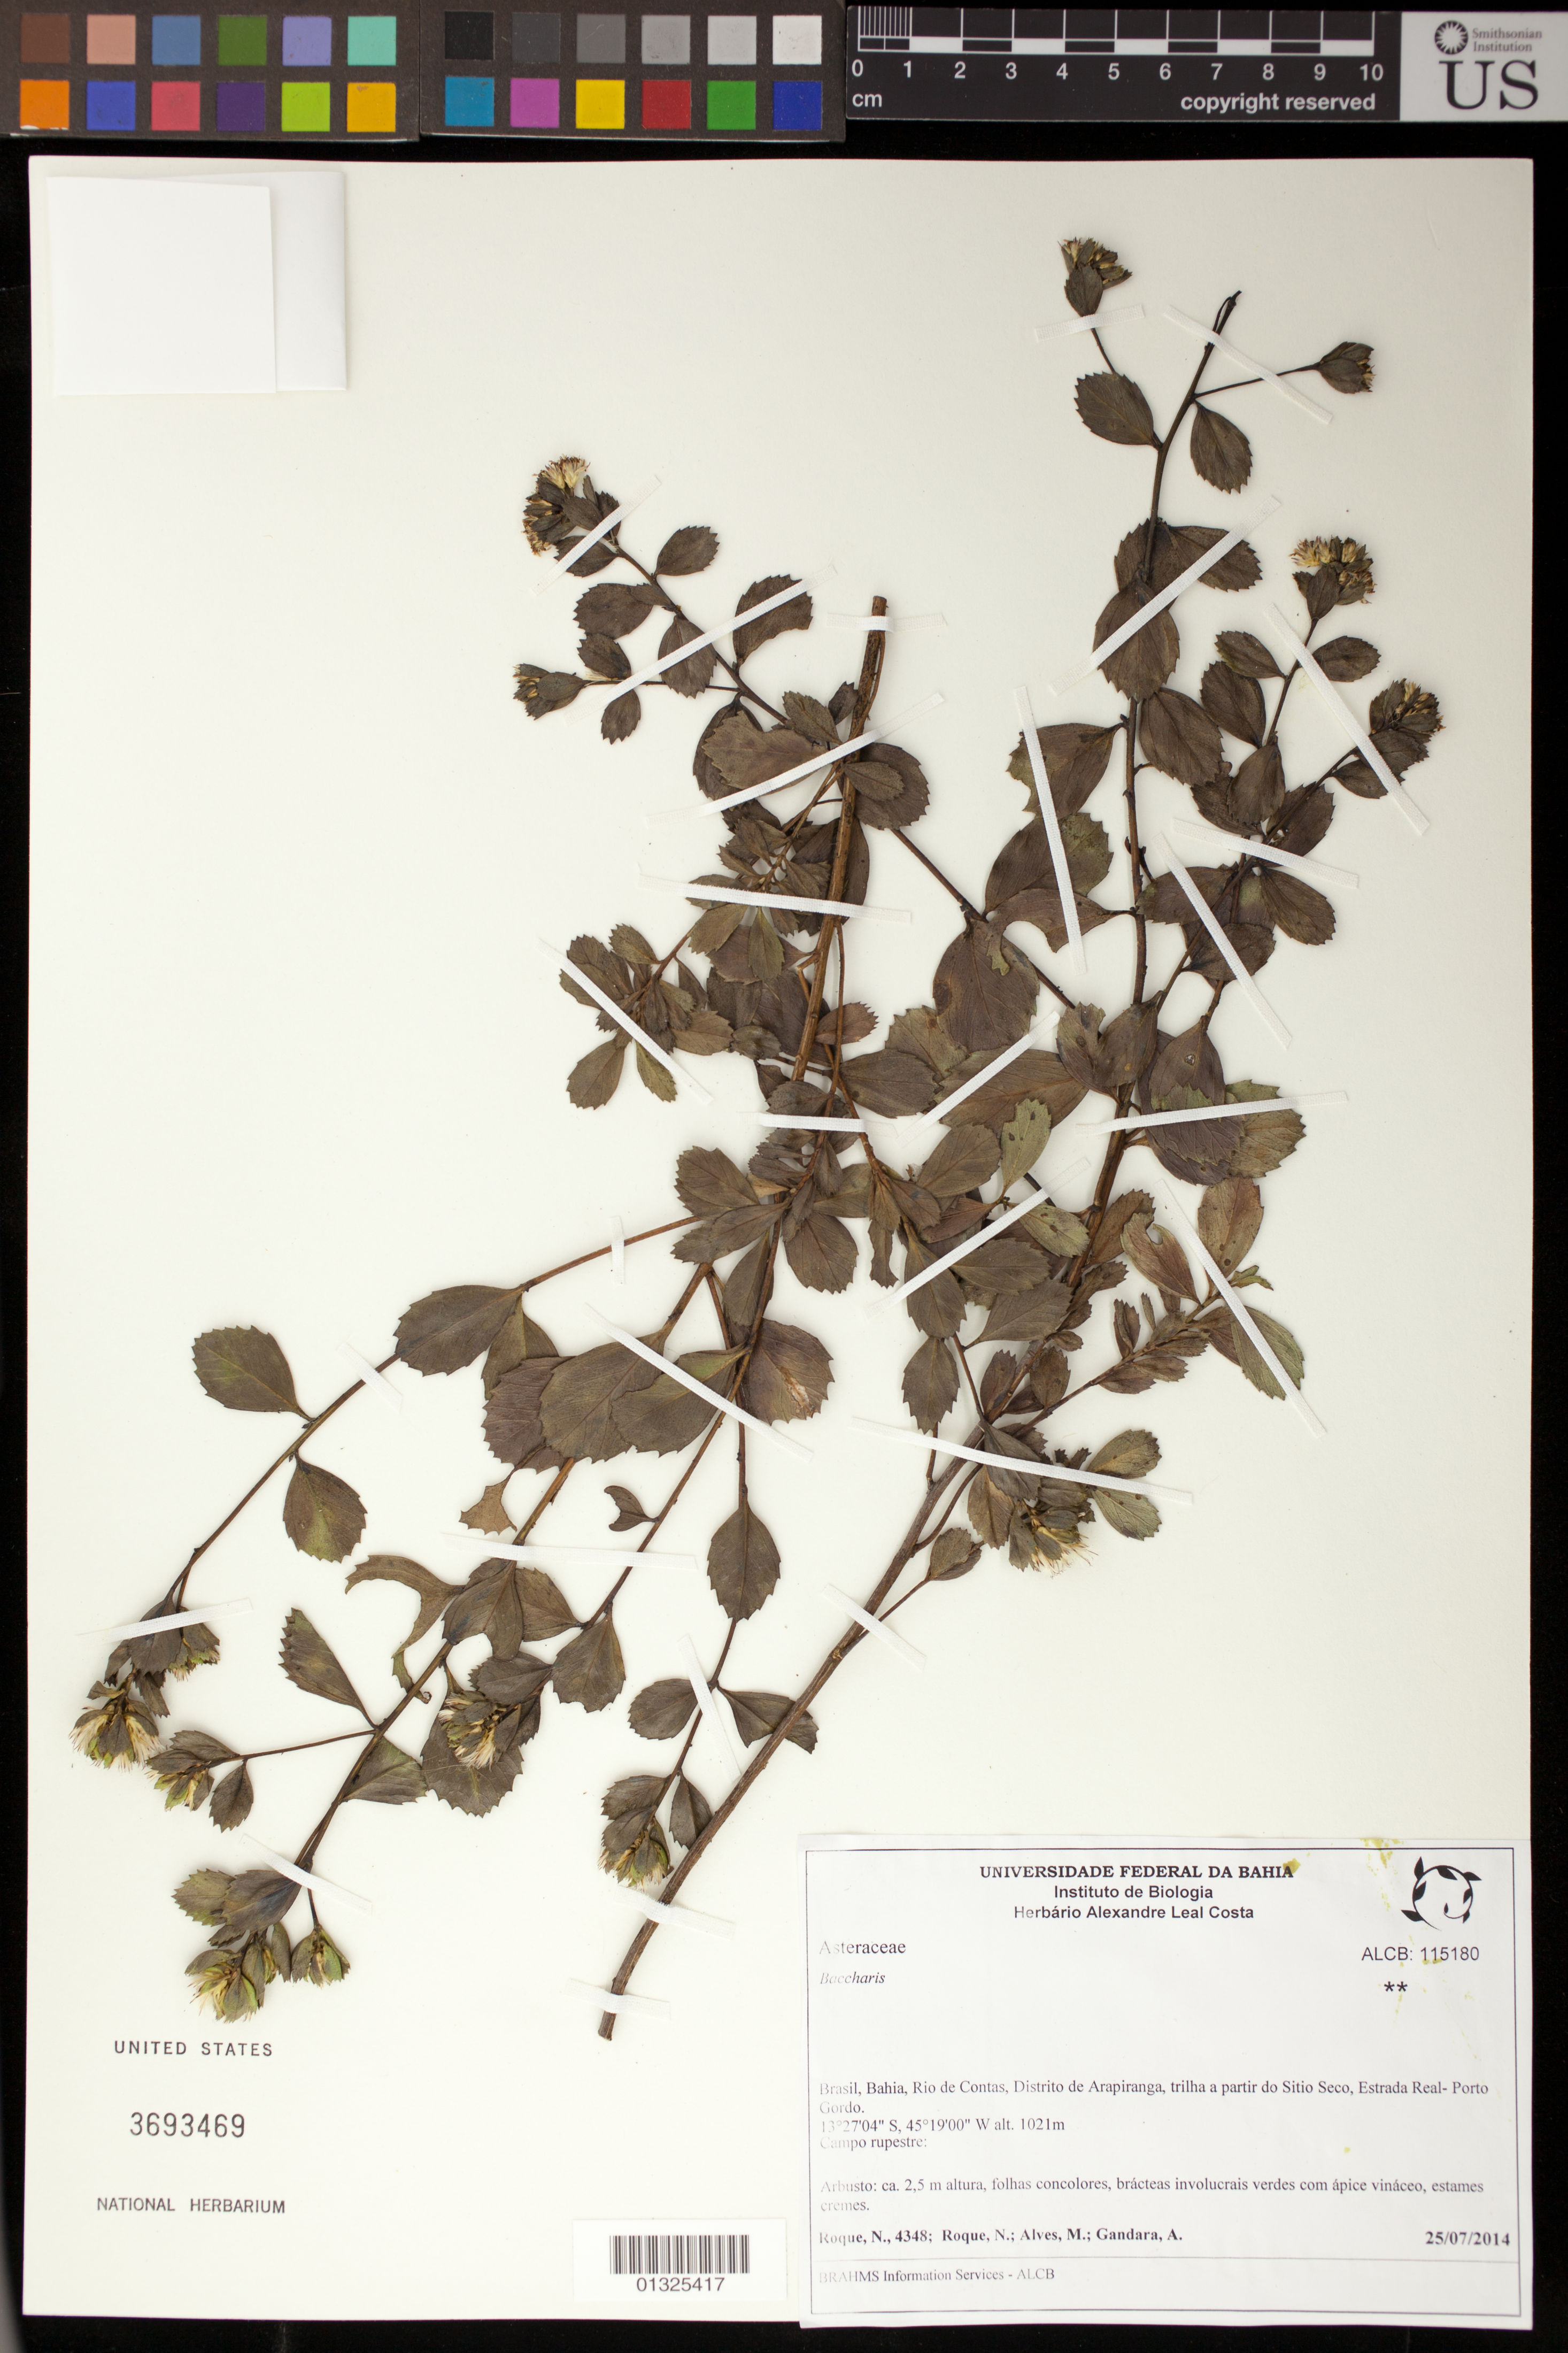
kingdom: Plantae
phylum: Tracheophyta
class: Magnoliopsida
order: Asterales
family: Asteraceae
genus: Baccharis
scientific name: Baccharis sp.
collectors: N. Roque, M. Alves & A. Gándara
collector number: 4348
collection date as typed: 25 July 2014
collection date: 2014-07-25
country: Brazil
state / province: Bahia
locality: Rio de Contas, Distrito de Arapiranga, trilha a partir do Sitio Seco, Estrada Real - Porto Gordo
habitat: Campo rupestre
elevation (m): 1021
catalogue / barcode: US 3693469